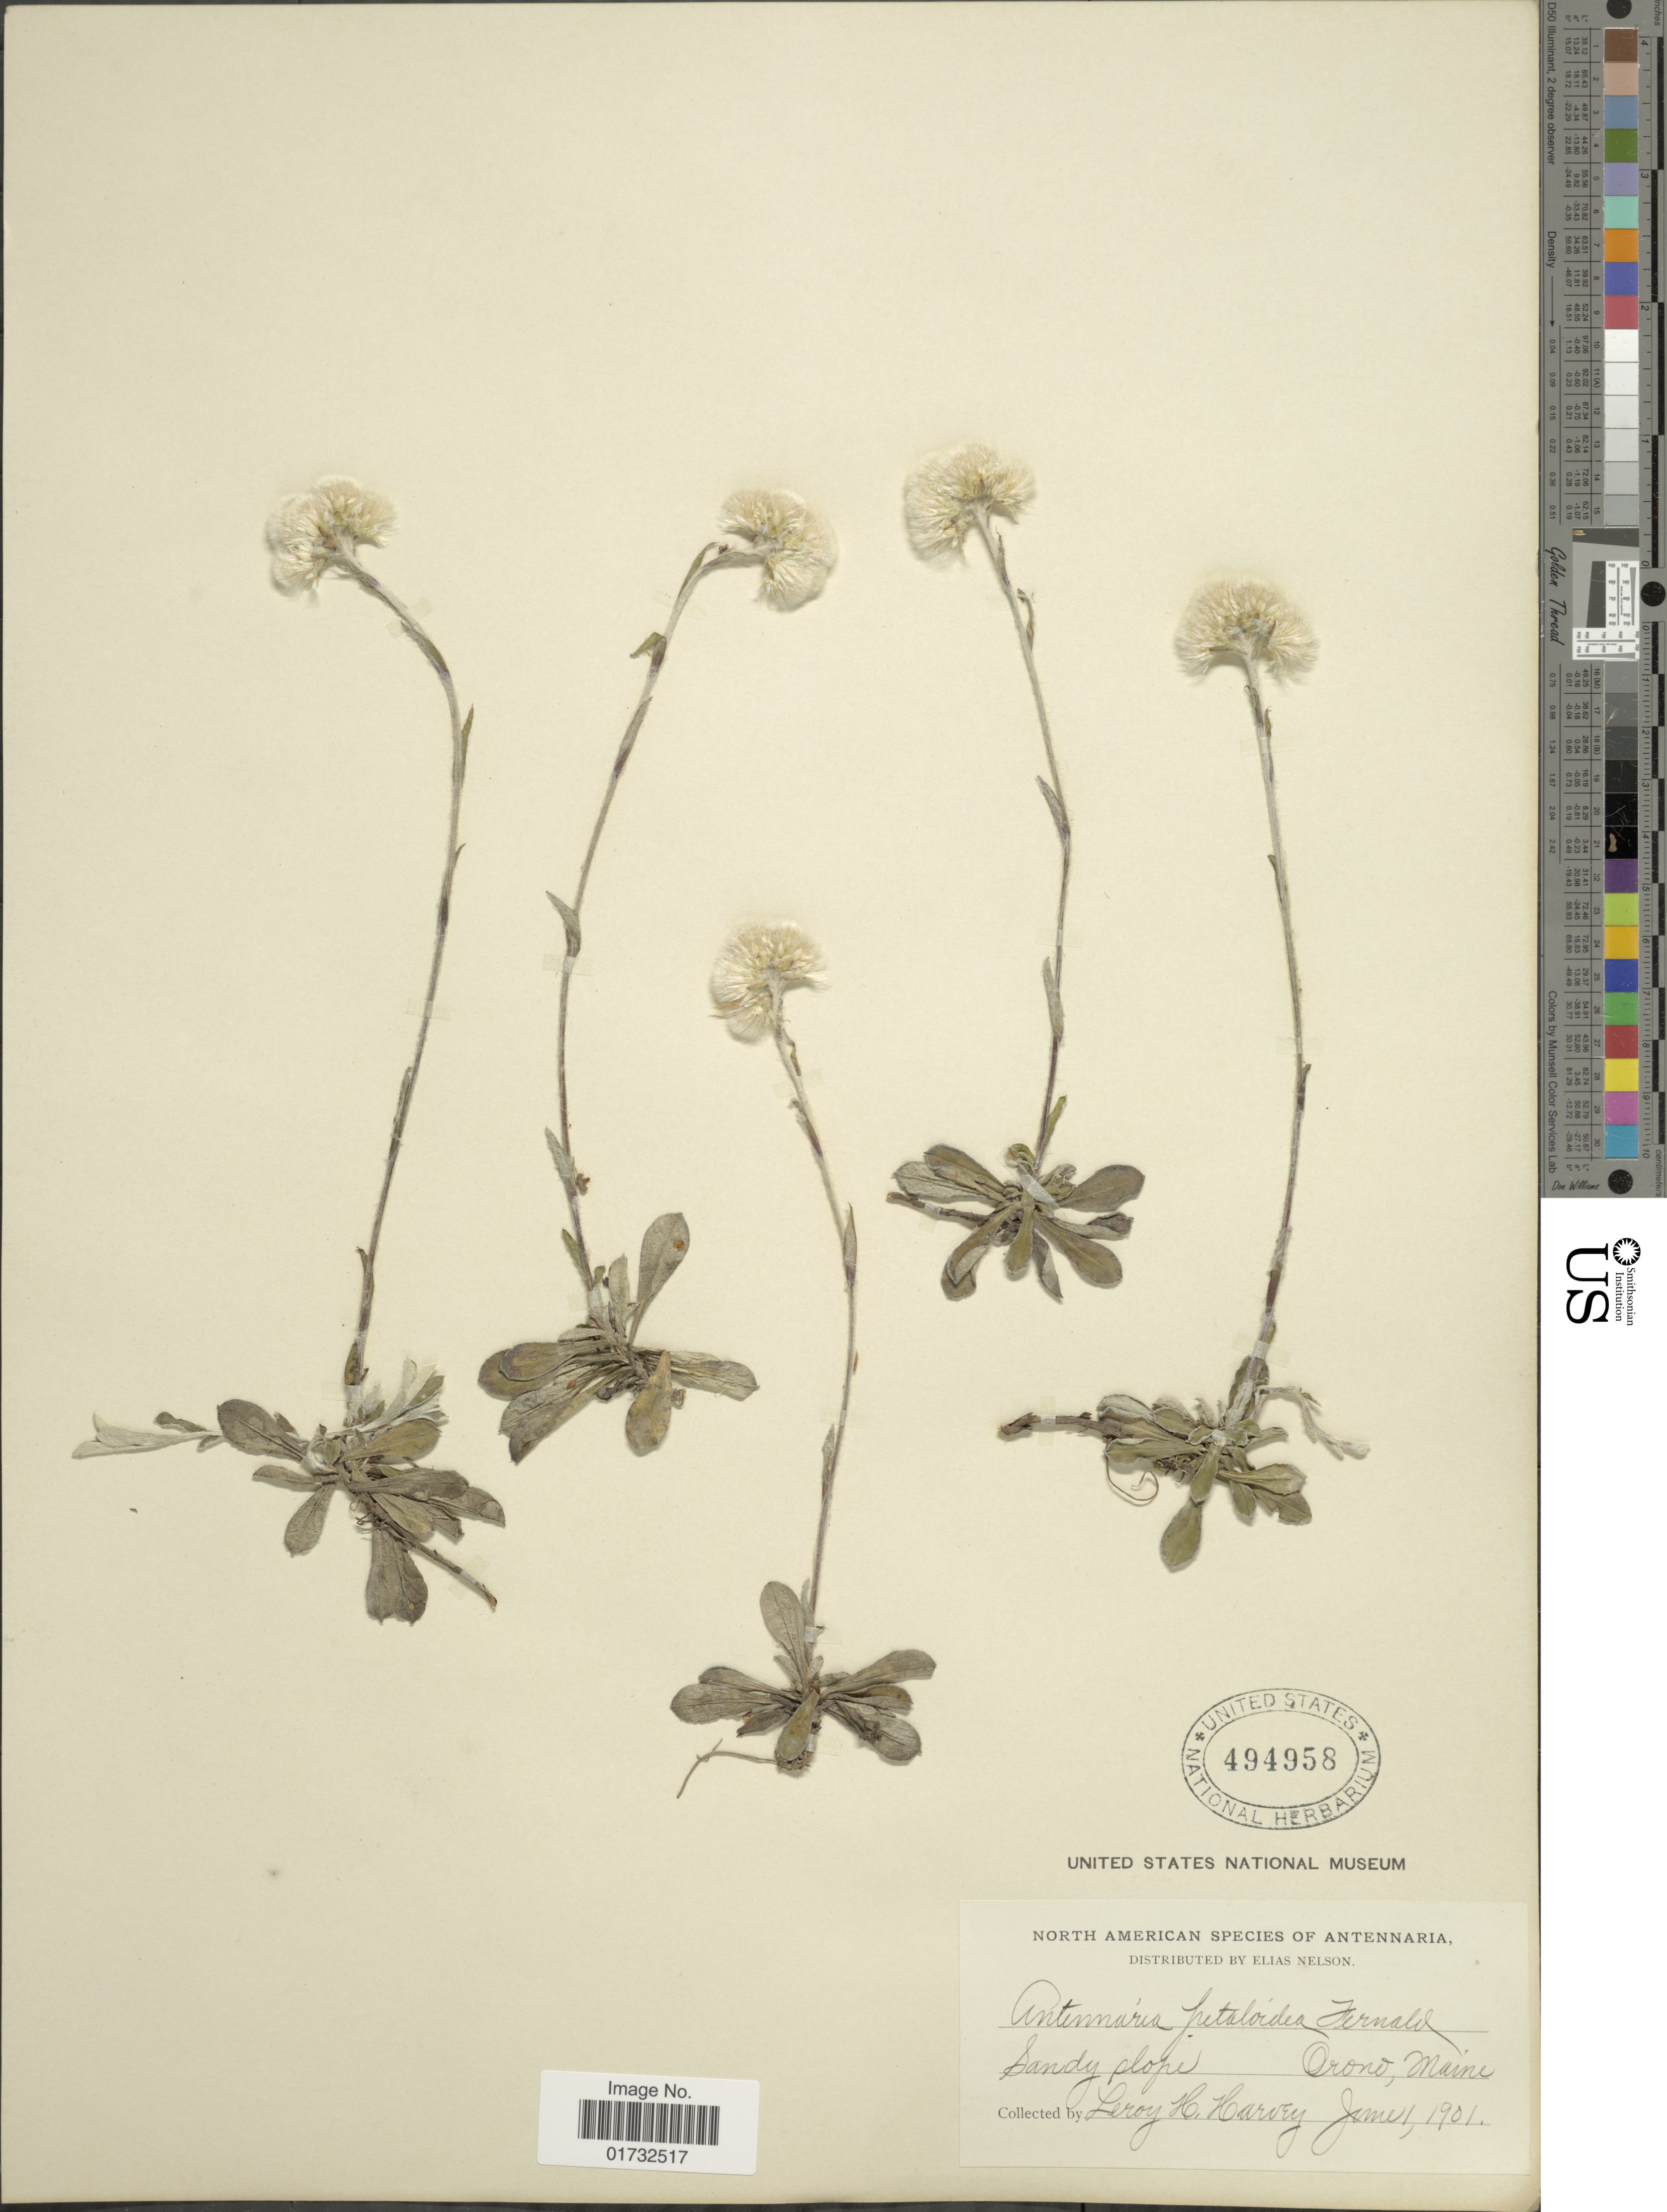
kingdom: Plantae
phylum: Tracheophyta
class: Magnoliopsida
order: Asterales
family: Asteraceae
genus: Antennaria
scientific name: Antennaria petaloidea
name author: (Fernald) Fernald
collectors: L. H. Harvey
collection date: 1901-06-01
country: United States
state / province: Maine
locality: Orono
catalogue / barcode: US 494958